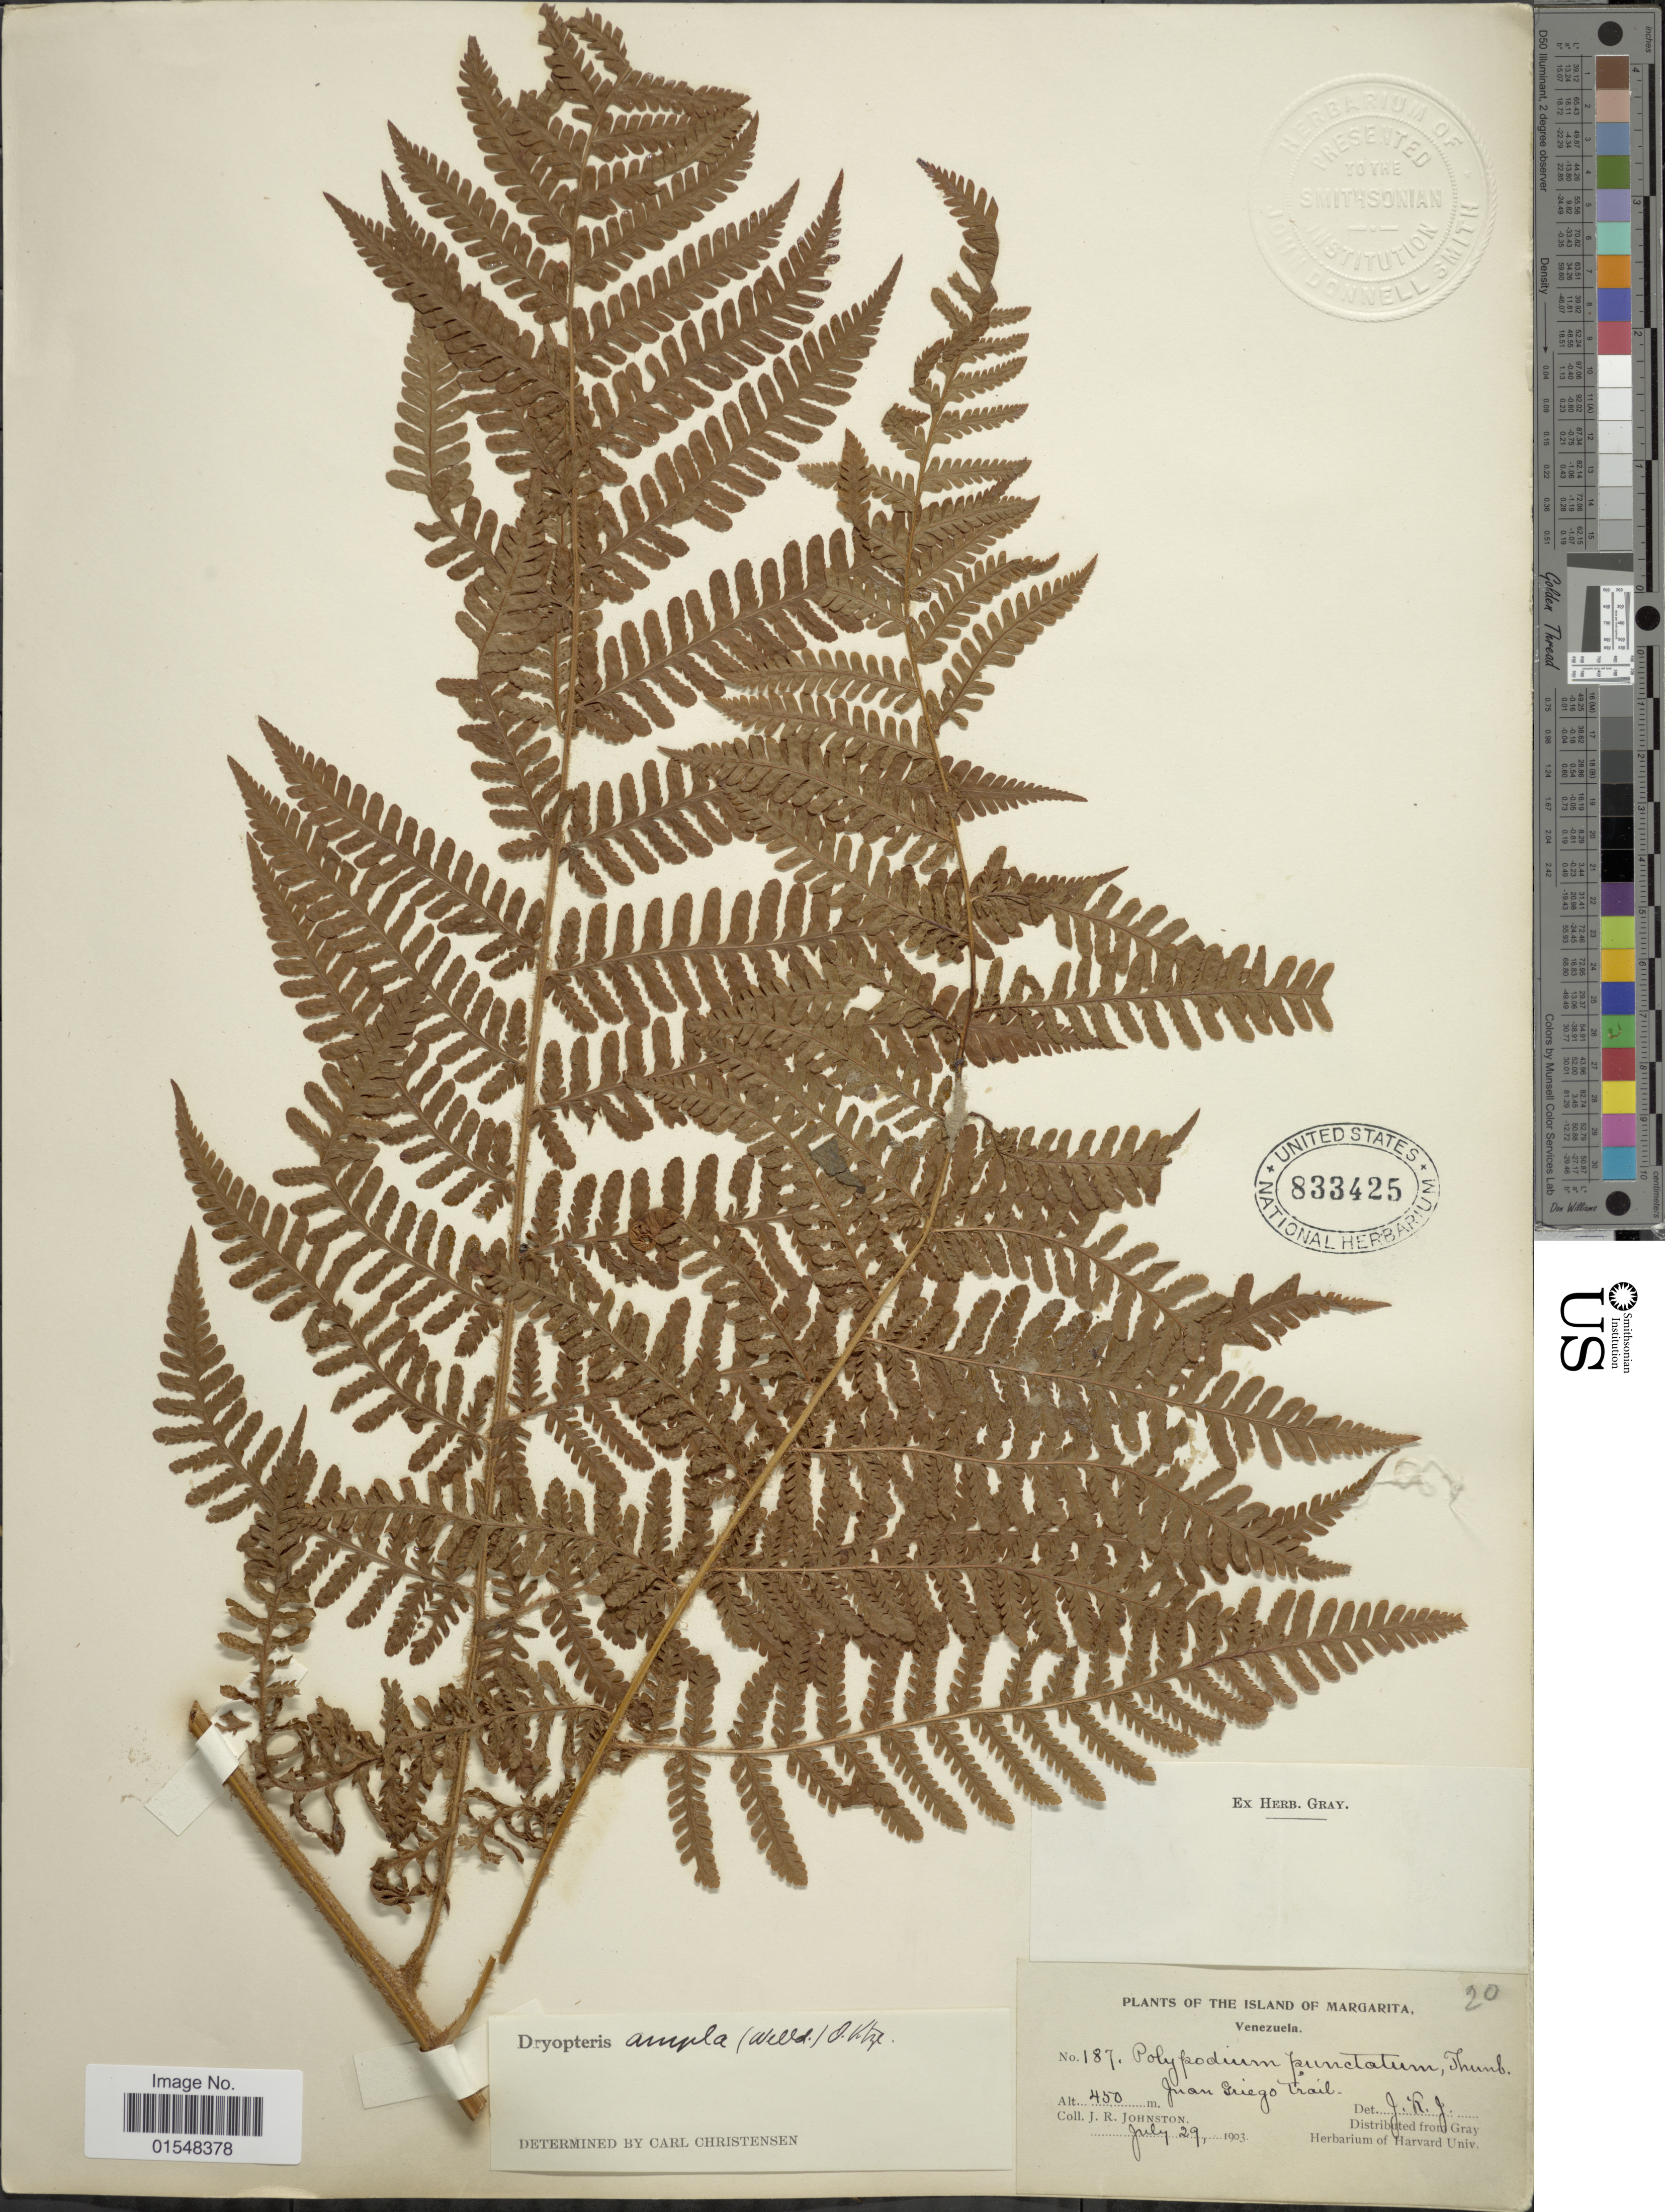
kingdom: Plantae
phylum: Tracheophyta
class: Polypodiopsida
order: Polypodiales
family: Dryopteridaceae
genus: Ctenitis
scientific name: Ctenitis sloanei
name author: (Poepp. ex Spreng.) C.V. Morton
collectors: J. Johnston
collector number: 187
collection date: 1903-07-29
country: Venezuela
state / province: Nueva Esparta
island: Margarita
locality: Island of Margarita, Juan Griego Trail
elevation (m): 450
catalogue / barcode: US 833425